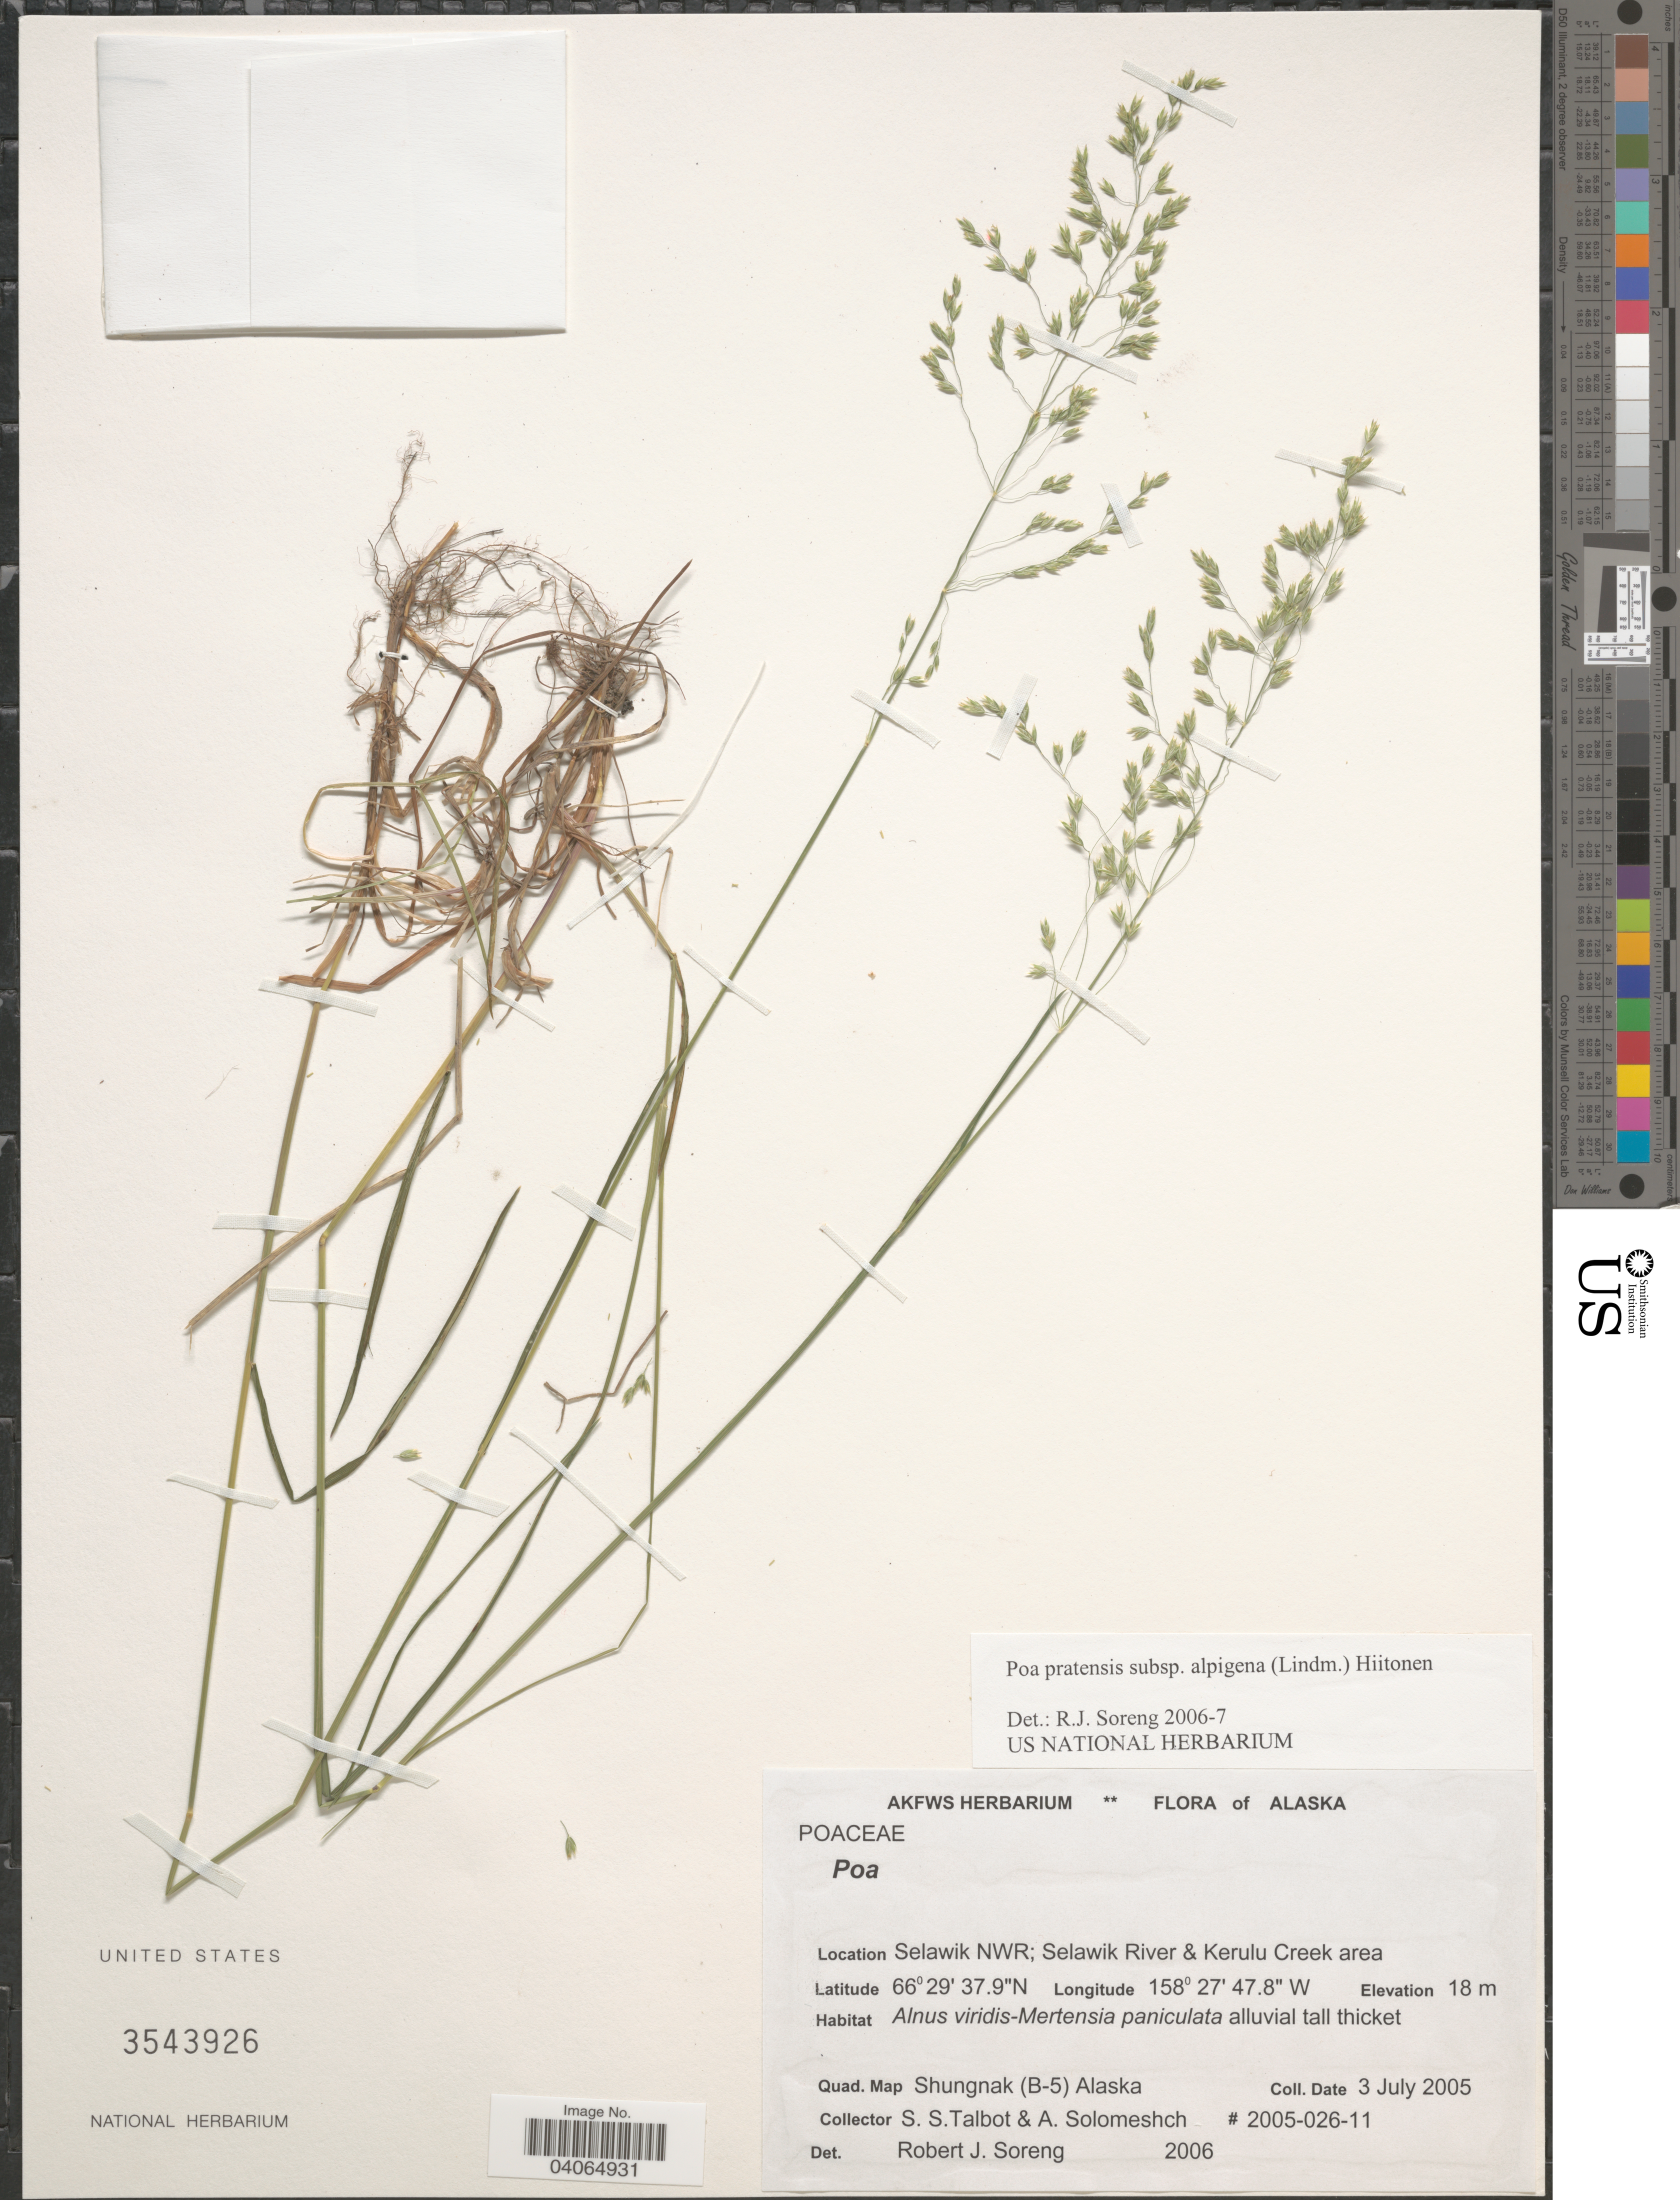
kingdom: Plantae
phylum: Tracheophyta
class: Liliopsida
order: Poales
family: Poaceae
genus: Poa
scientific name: Poa pratensis subsp. alpigena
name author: (Lindm.) Hiitonen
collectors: S. S. Talbot & A. Solomeshch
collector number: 2005-026-11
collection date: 2005-07-03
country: United States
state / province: Alaska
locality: Selawik NWR; Selawik River & Kerulu Creek area. Quad. Map Shungnak (B-5).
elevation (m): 18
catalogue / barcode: US 3543926